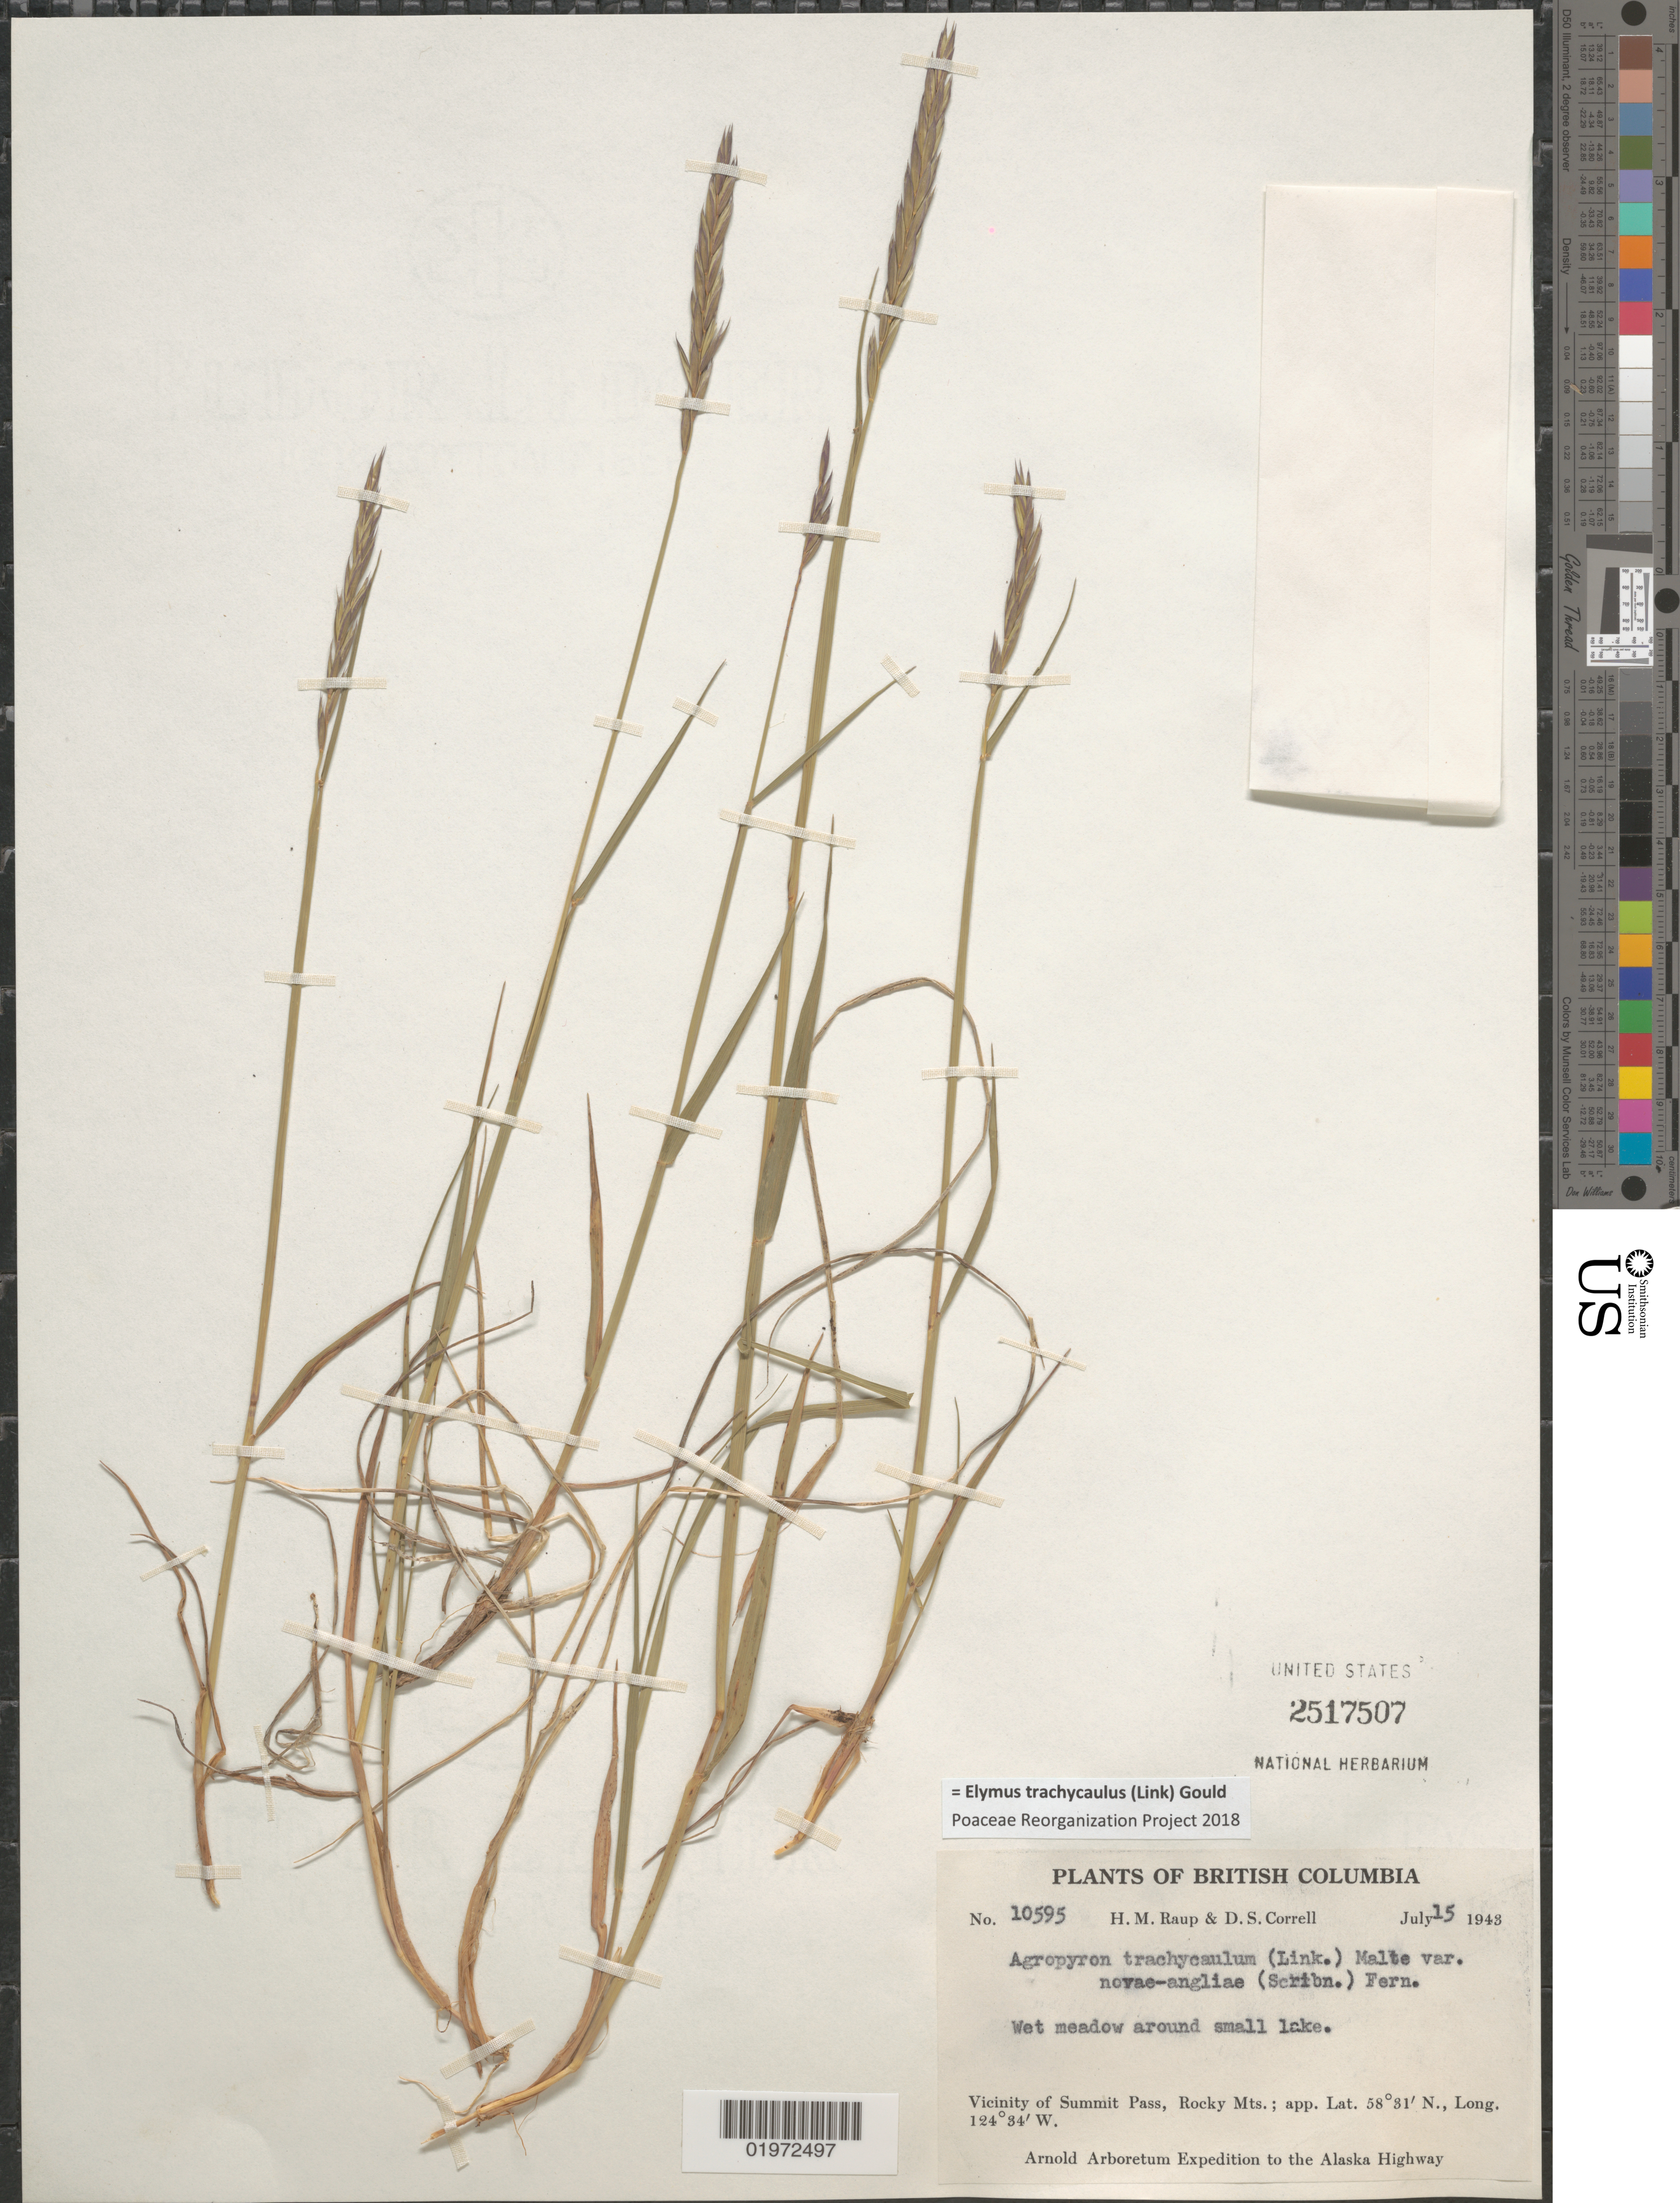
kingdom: Plantae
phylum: Tracheophyta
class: Liliopsida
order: Poales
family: Poaceae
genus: Elymus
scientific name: Elymus trachycaulus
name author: (Link) Gould ex Shinners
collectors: H. Raup & D. S. Correll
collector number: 10595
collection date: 1943-07-15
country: Canada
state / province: British Columbia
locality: Wet meadow around small lake. Vicinity of Summit Pass, Rocky Mts. Arnold Arboretum Expedition to the Alaska Highway.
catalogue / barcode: US 2517507